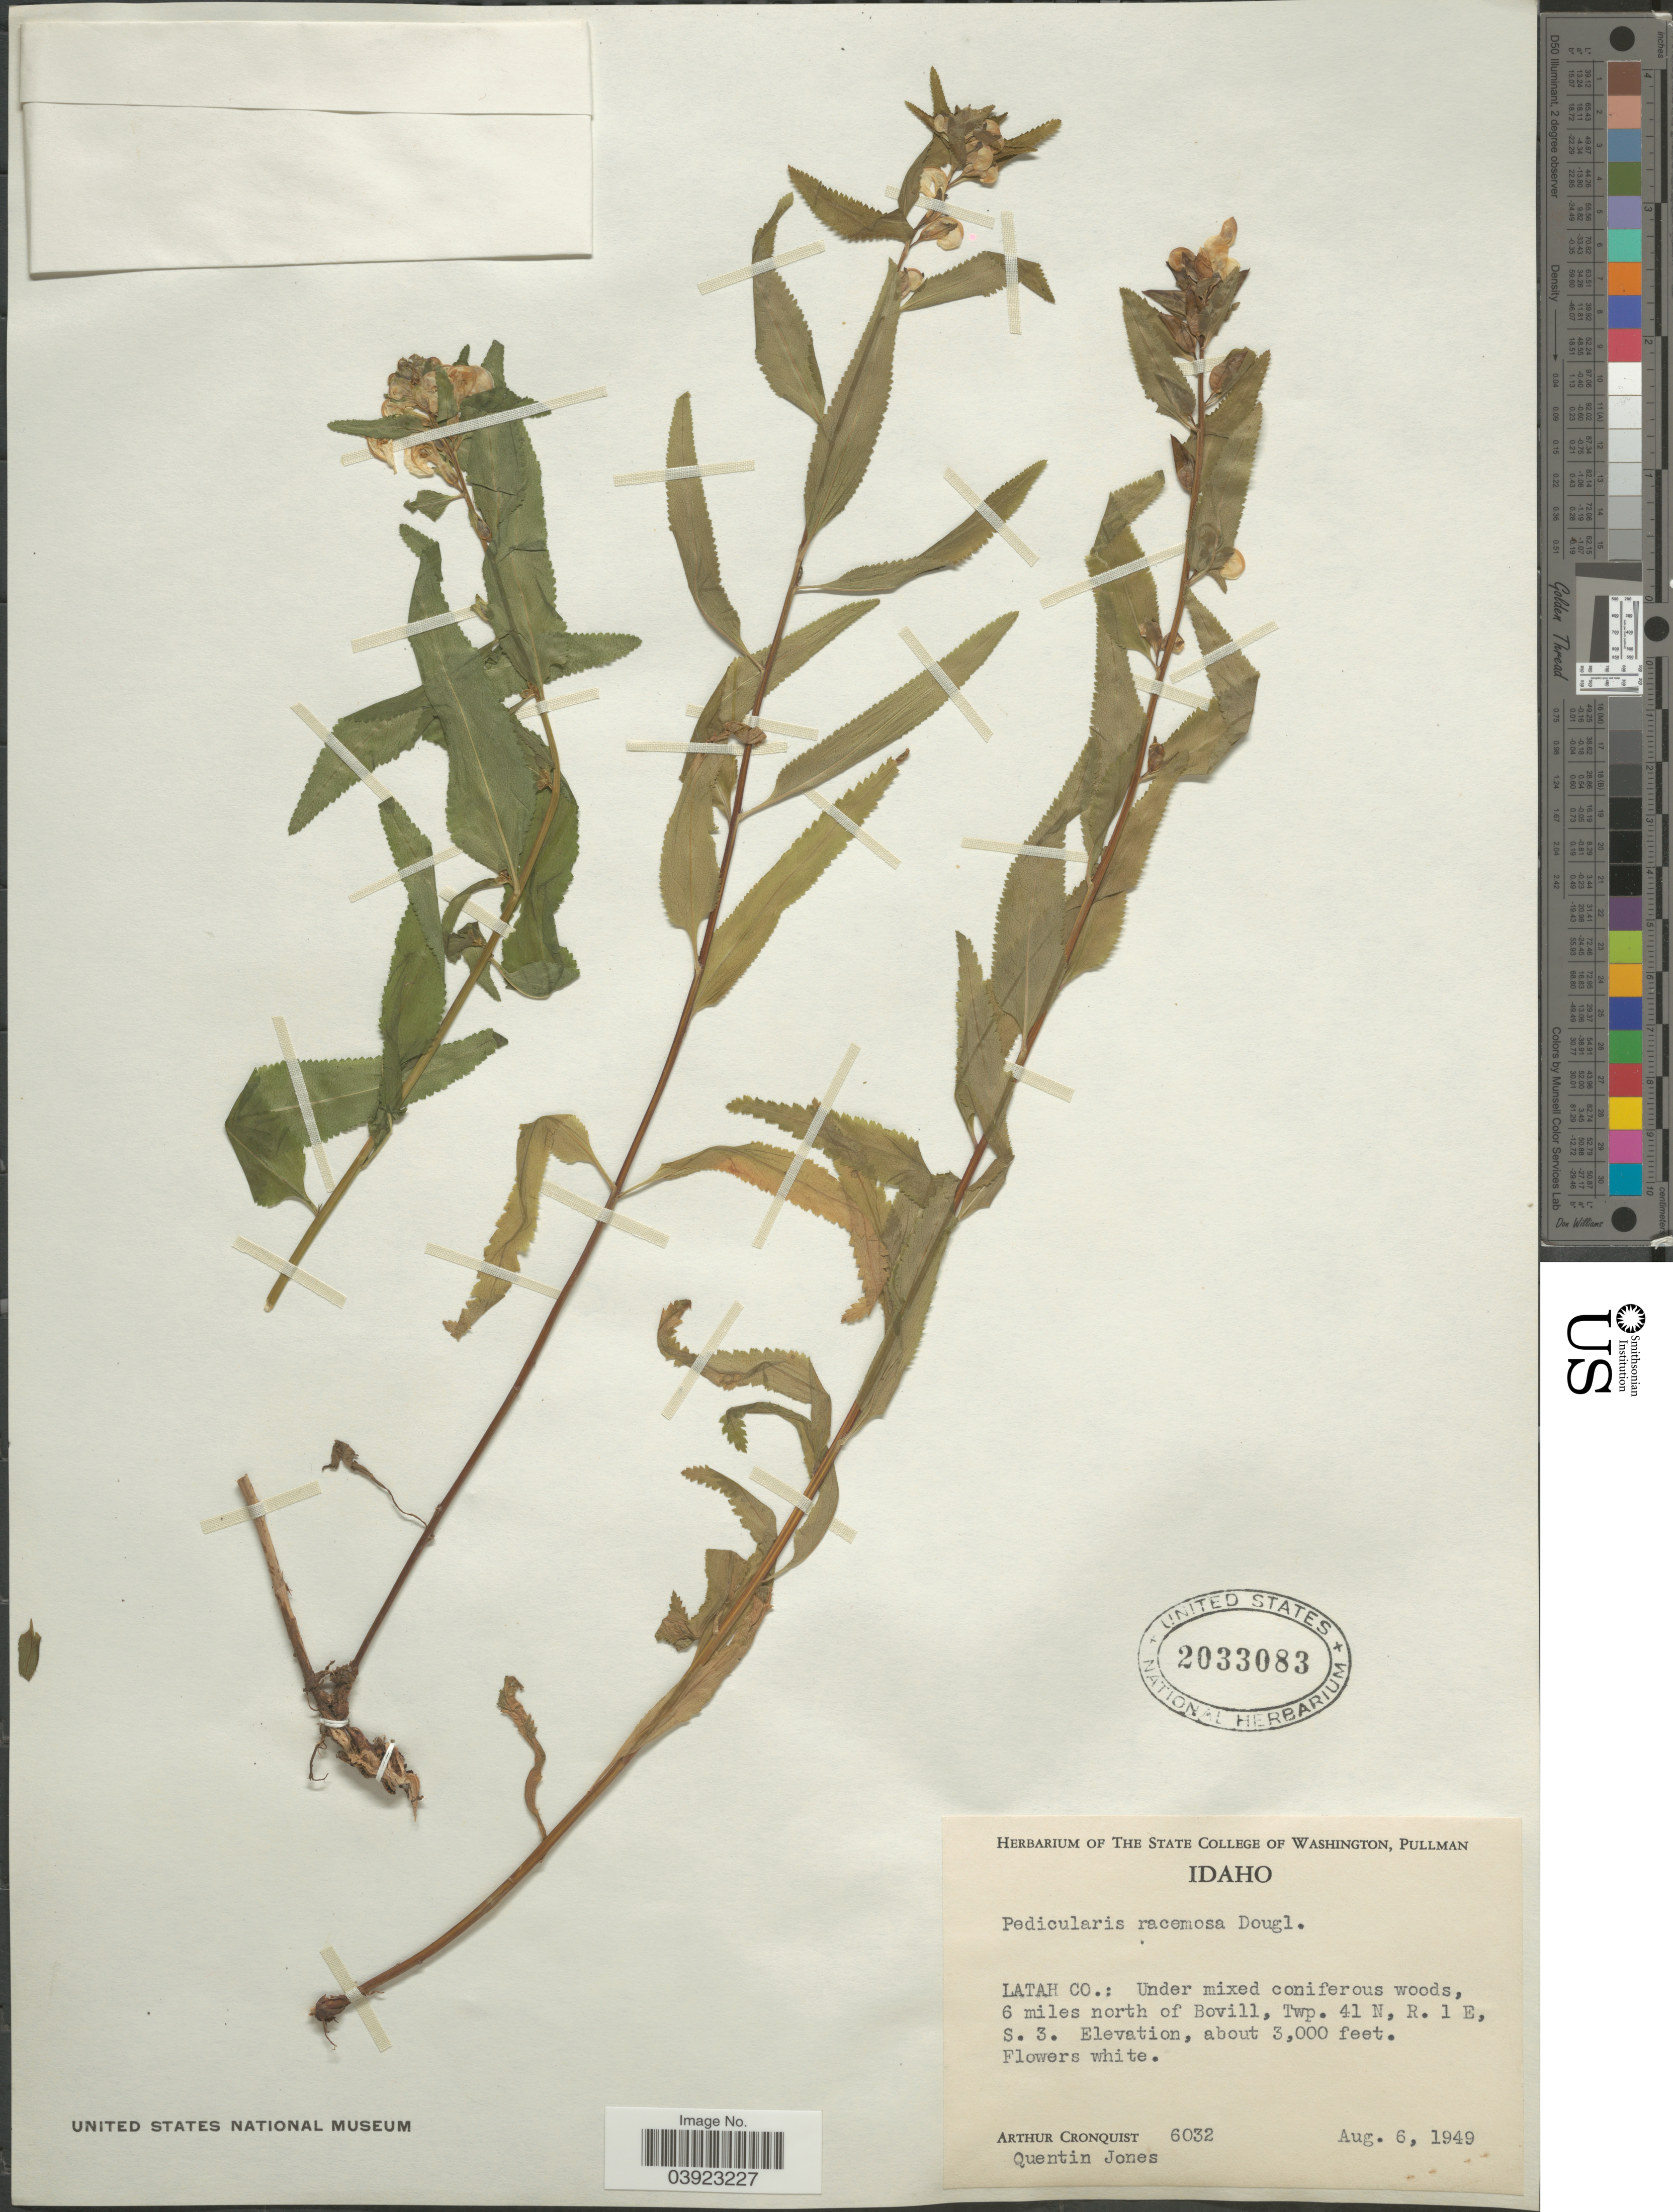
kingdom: Plantae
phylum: Tracheophyta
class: Magnoliopsida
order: Lamiales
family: Orobanchaceae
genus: Pedicularis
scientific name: Pedicularis racemosa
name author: Douglas ex Benth.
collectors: A. J. Cronquist & Q. Jones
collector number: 6032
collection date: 1949-08-06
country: United States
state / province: Idaho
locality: Latah Co.: Under mixed coniferous woods, 6 miles north of Bovill, Twp. 41 N, R. 1 E., S. 3.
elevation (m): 914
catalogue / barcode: US 2033083